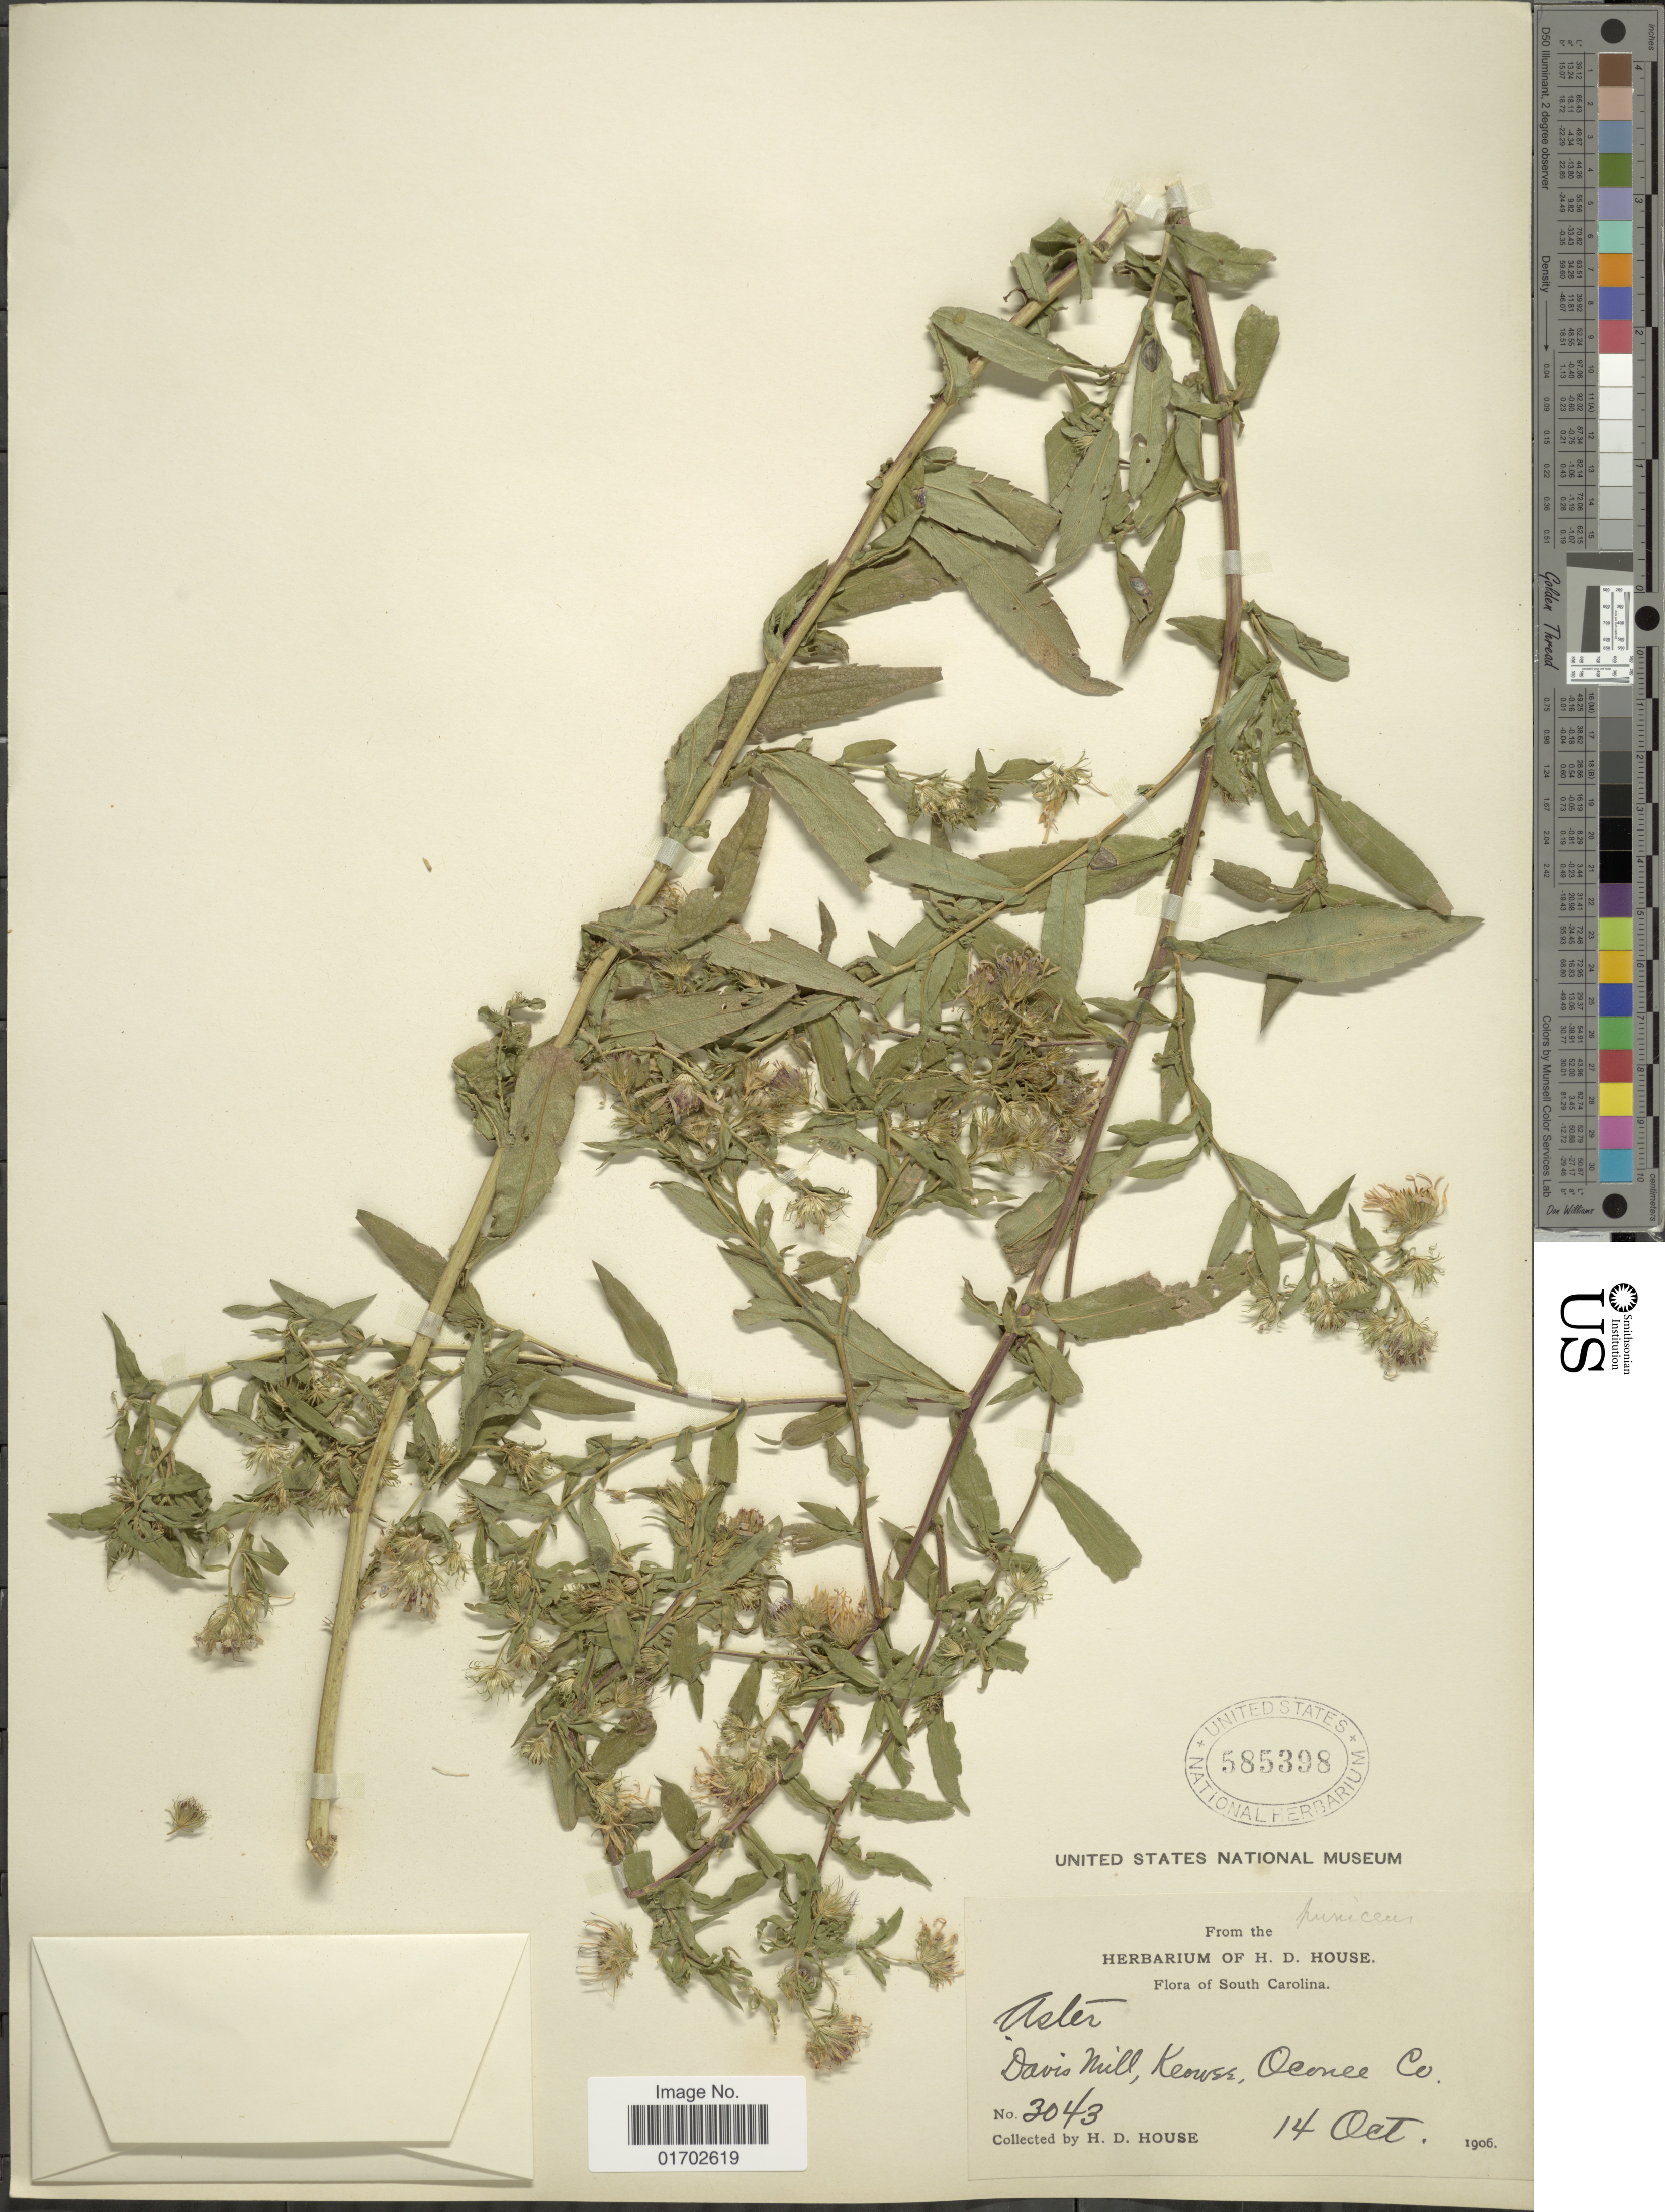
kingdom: Plantae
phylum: Tracheophyta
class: Magnoliopsida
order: Asterales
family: Asteraceae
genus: Symphyotrichum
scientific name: Symphyotrichum puniceum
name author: (L.) Á. Löve & D. Löve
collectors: H. D. House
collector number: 3043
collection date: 1906-10-14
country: United States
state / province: South Carolina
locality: Davis Mill, Keowee, Oconee Co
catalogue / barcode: US 585398